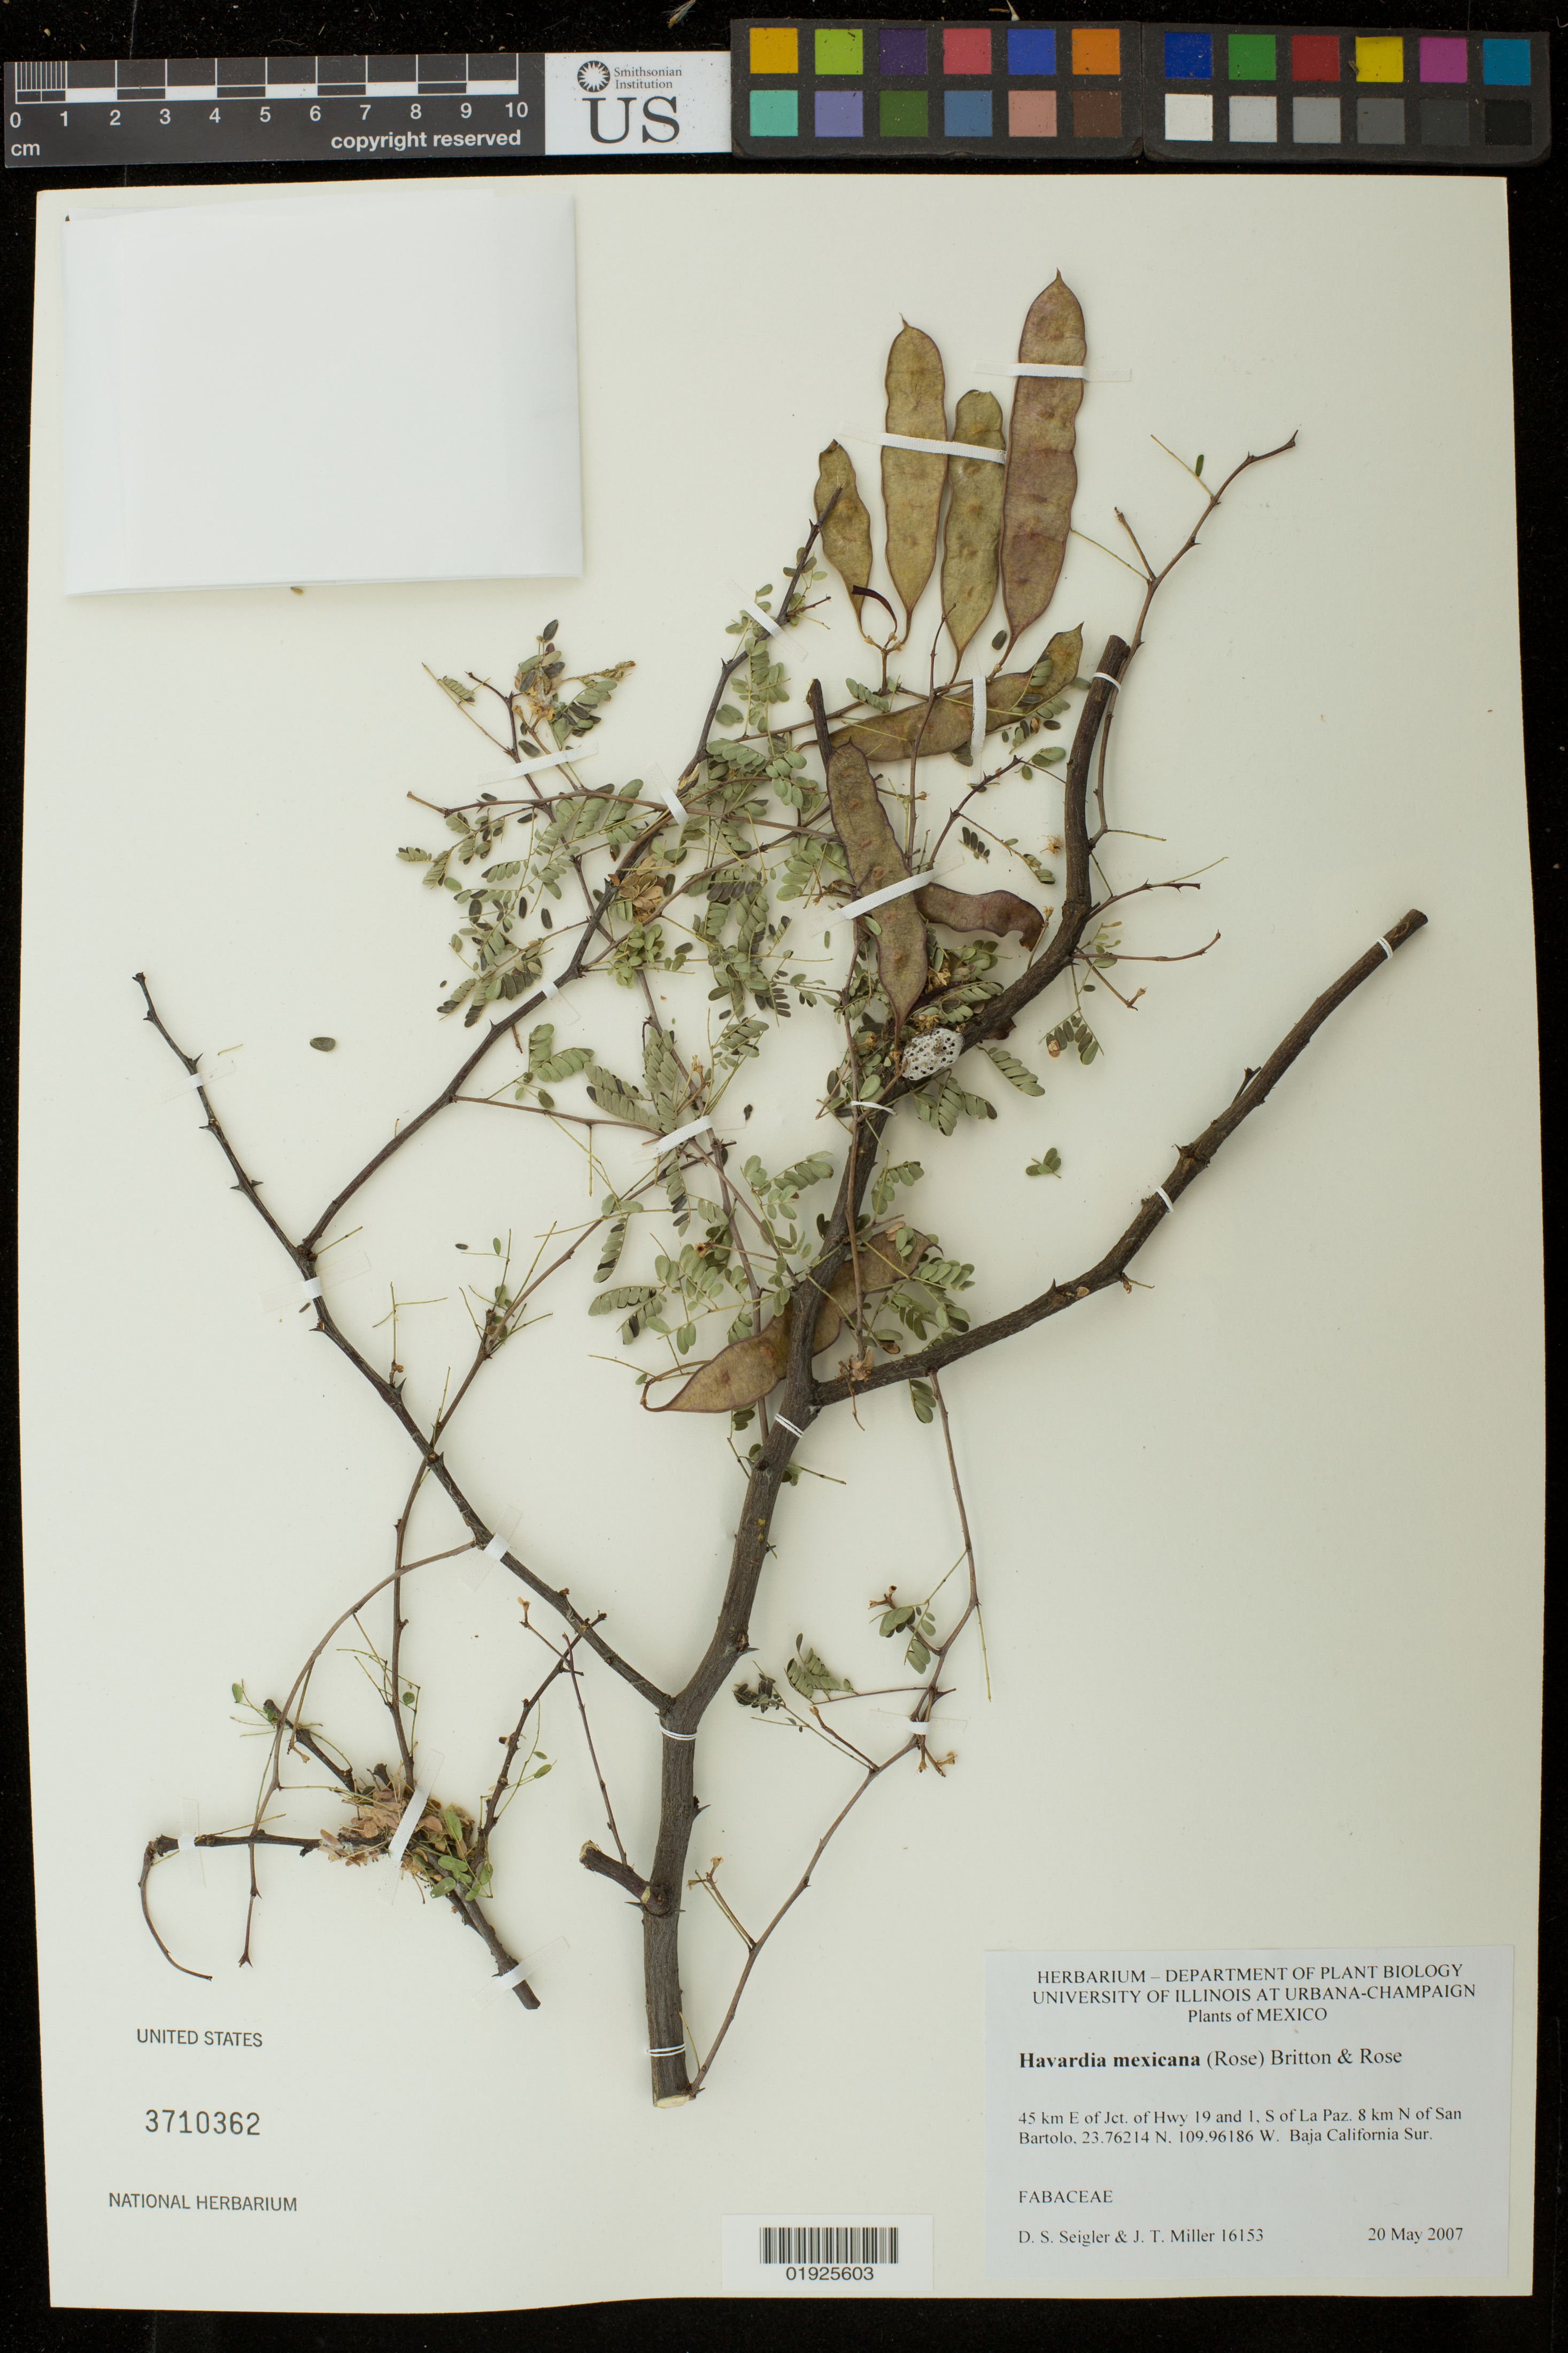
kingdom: Plantae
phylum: Tracheophyta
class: Magnoliopsida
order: Fabales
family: Fabaceae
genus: Havardia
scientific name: Havardia mexicana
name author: (Rose) Britton & Rose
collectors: D. S. Seigler & J. T. Miller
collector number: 16153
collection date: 2007-05-20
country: Mexico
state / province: Baja California Sur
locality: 45 km E of jct. of Hwy 19 and 1, S of La Paz, 8 km N of San Bartolo.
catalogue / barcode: US 3710362